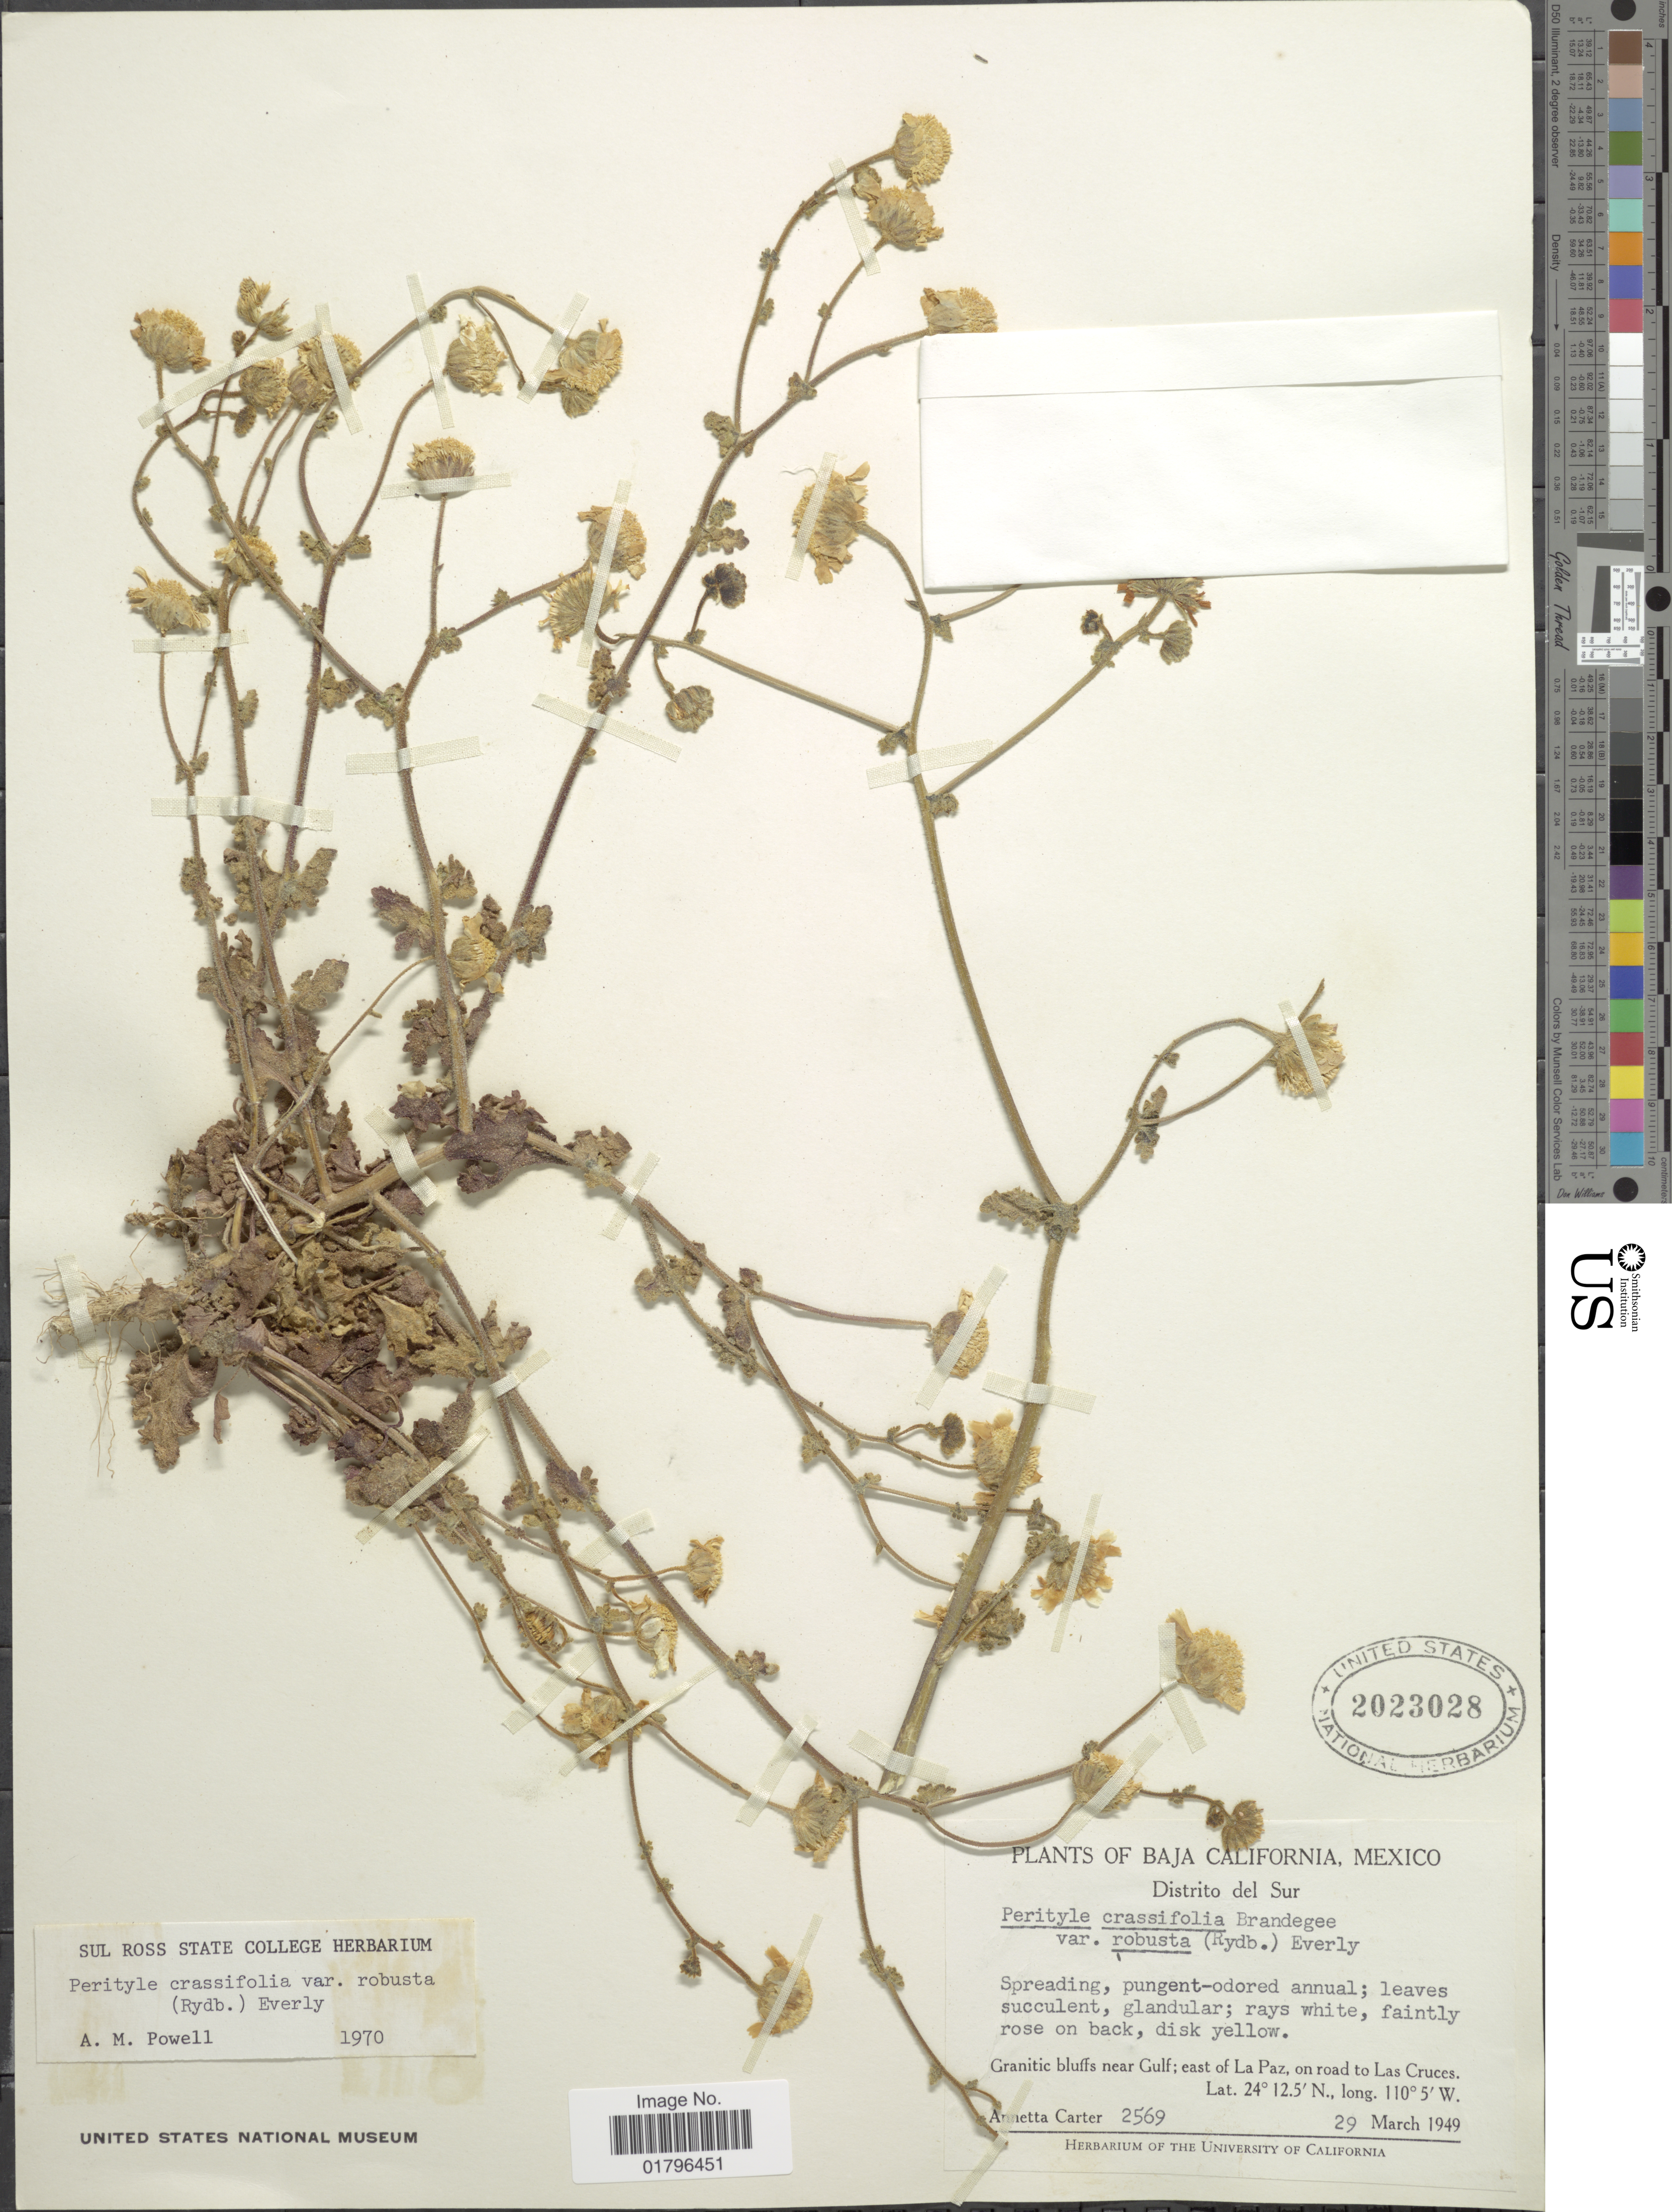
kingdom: Plantae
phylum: Tracheophyta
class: Magnoliopsida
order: Asterales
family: Asteraceae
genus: Perityle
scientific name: Perityle crassifolia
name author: Brandegee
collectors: A. Carter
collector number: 2569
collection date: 1949-03-29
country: Mexico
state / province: Baja California Sur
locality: Distrito del Sur. Bluffs near Gulf; east of La Paz, on road to Las Cruces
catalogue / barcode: US 2023028